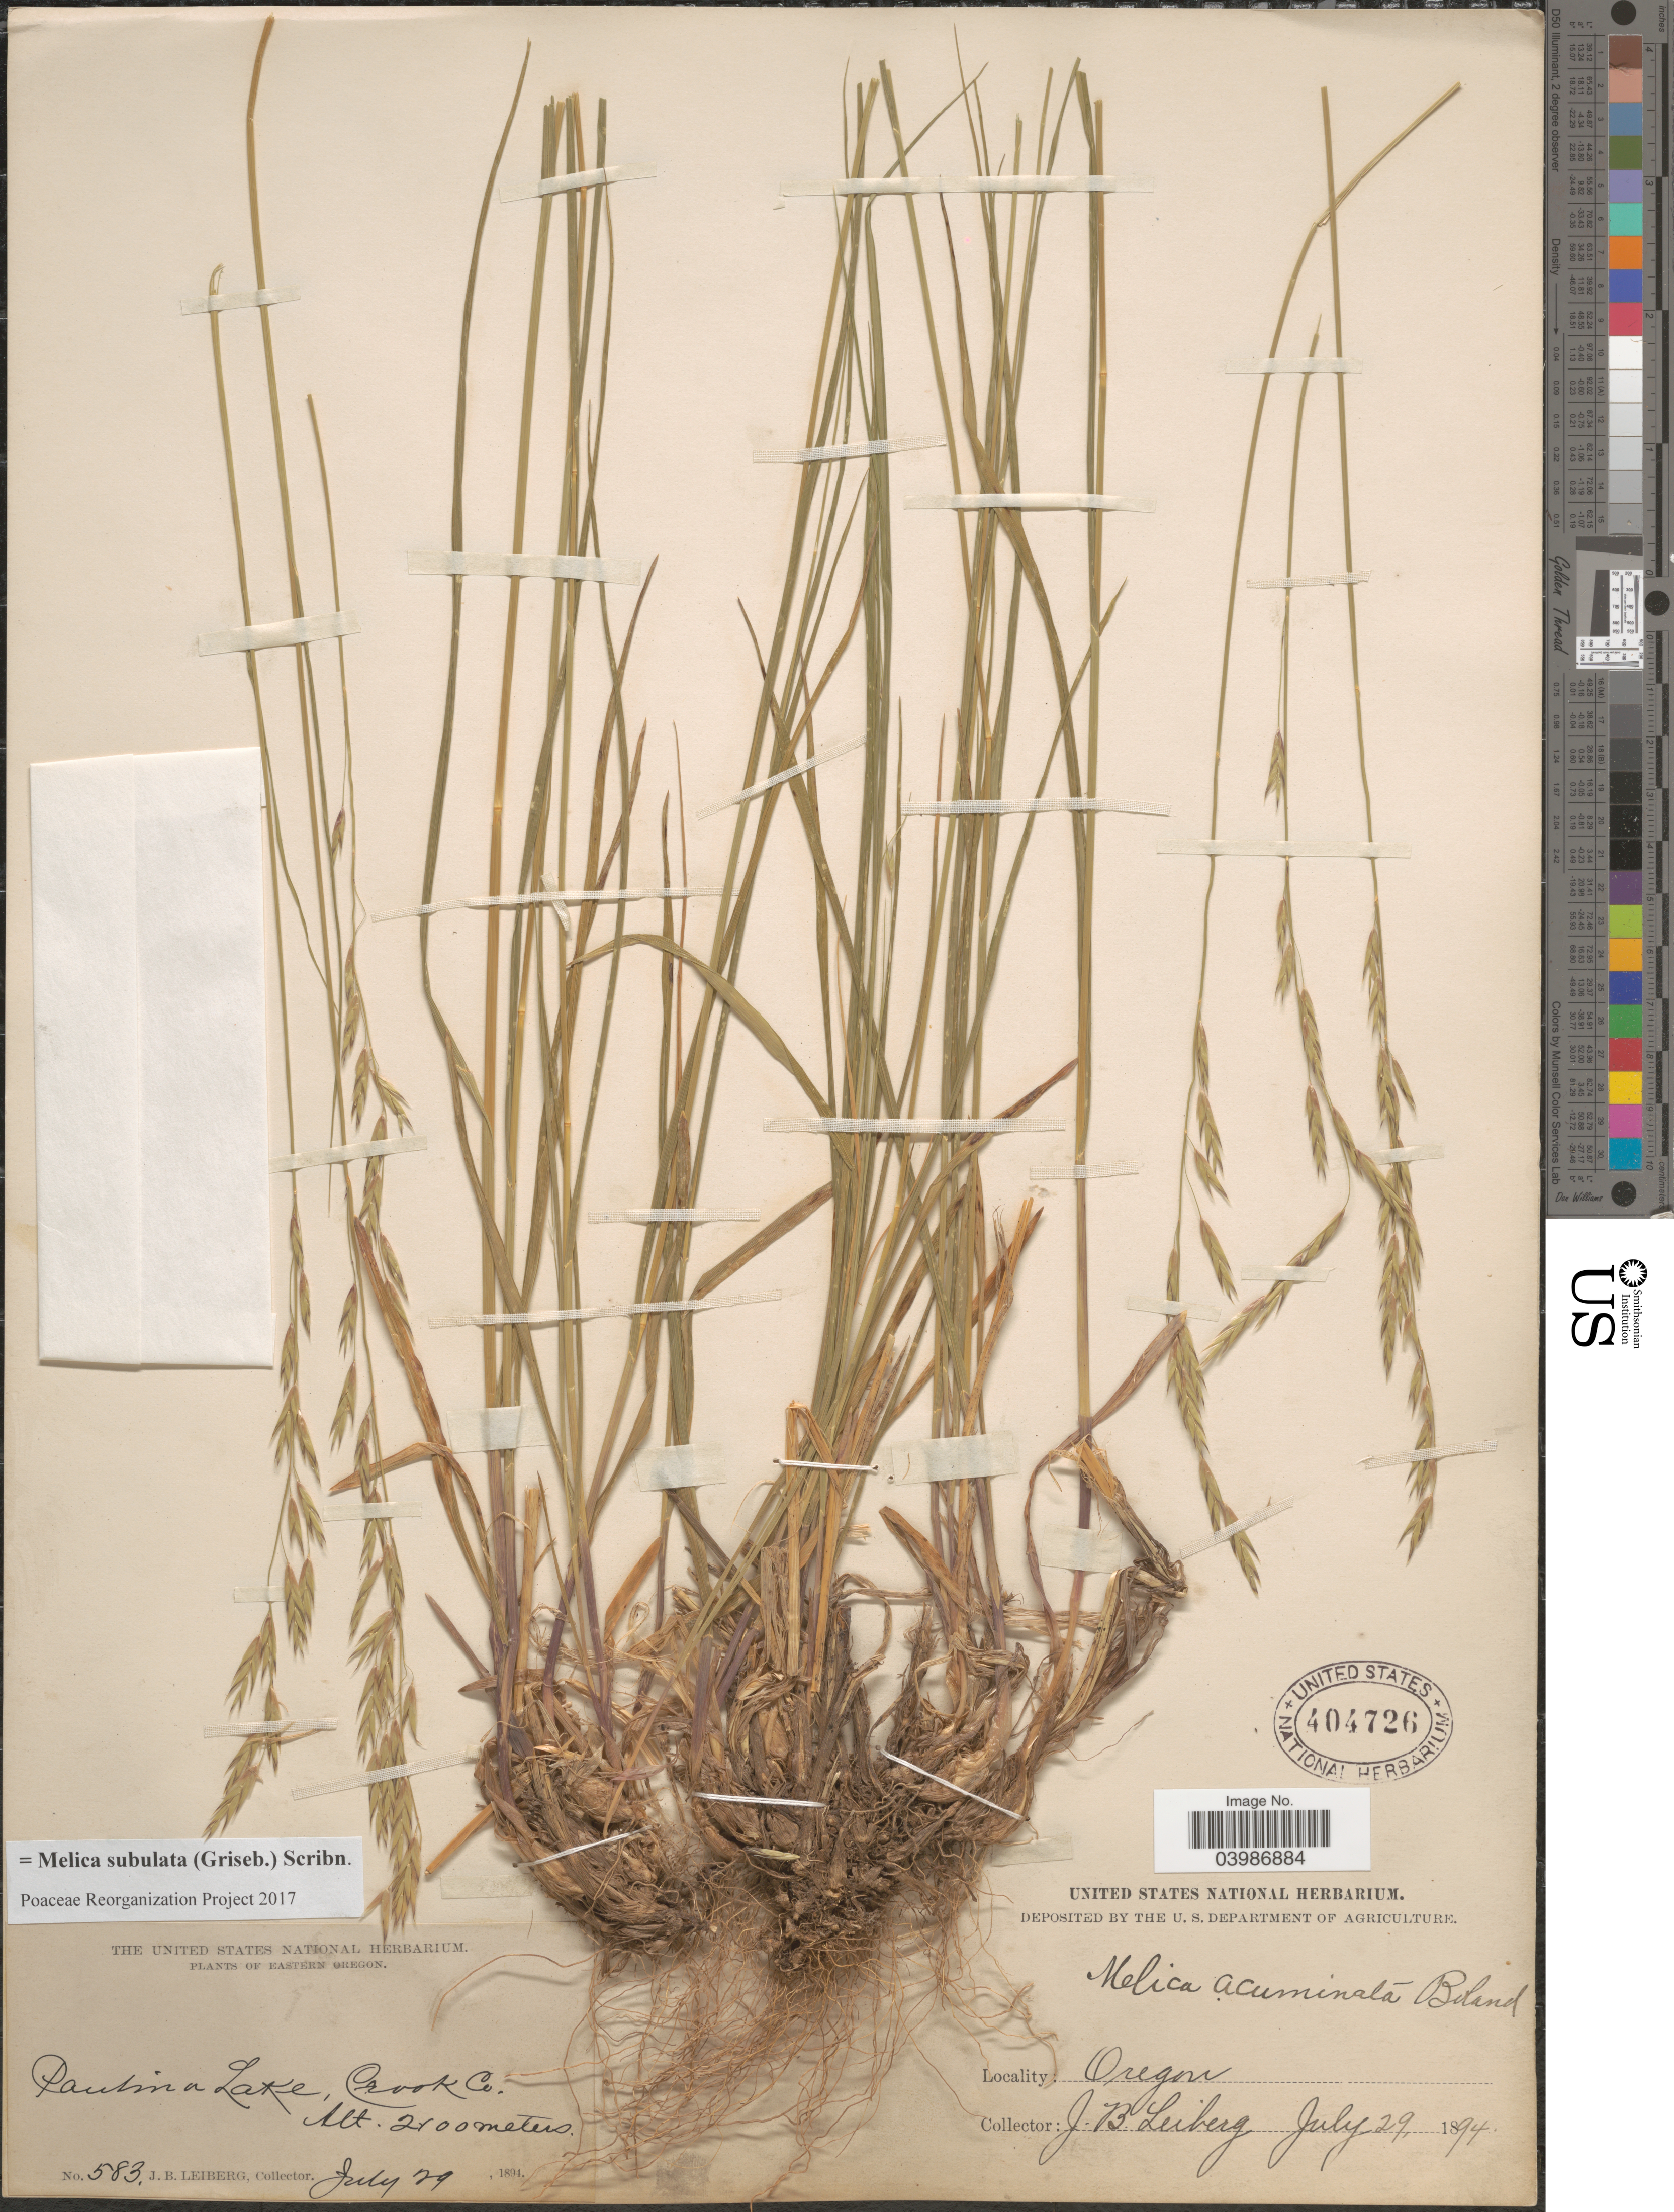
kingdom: Plantae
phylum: Tracheophyta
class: Liliopsida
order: Poales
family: Poaceae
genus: Melica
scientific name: Melica subulata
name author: (Griseb.) Scribn.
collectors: J. B. Leiberg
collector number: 583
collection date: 1894-07-29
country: United States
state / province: Oregon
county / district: Deschutes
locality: Eastern Oregon. Paulina Lake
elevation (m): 2100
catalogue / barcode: US 404726